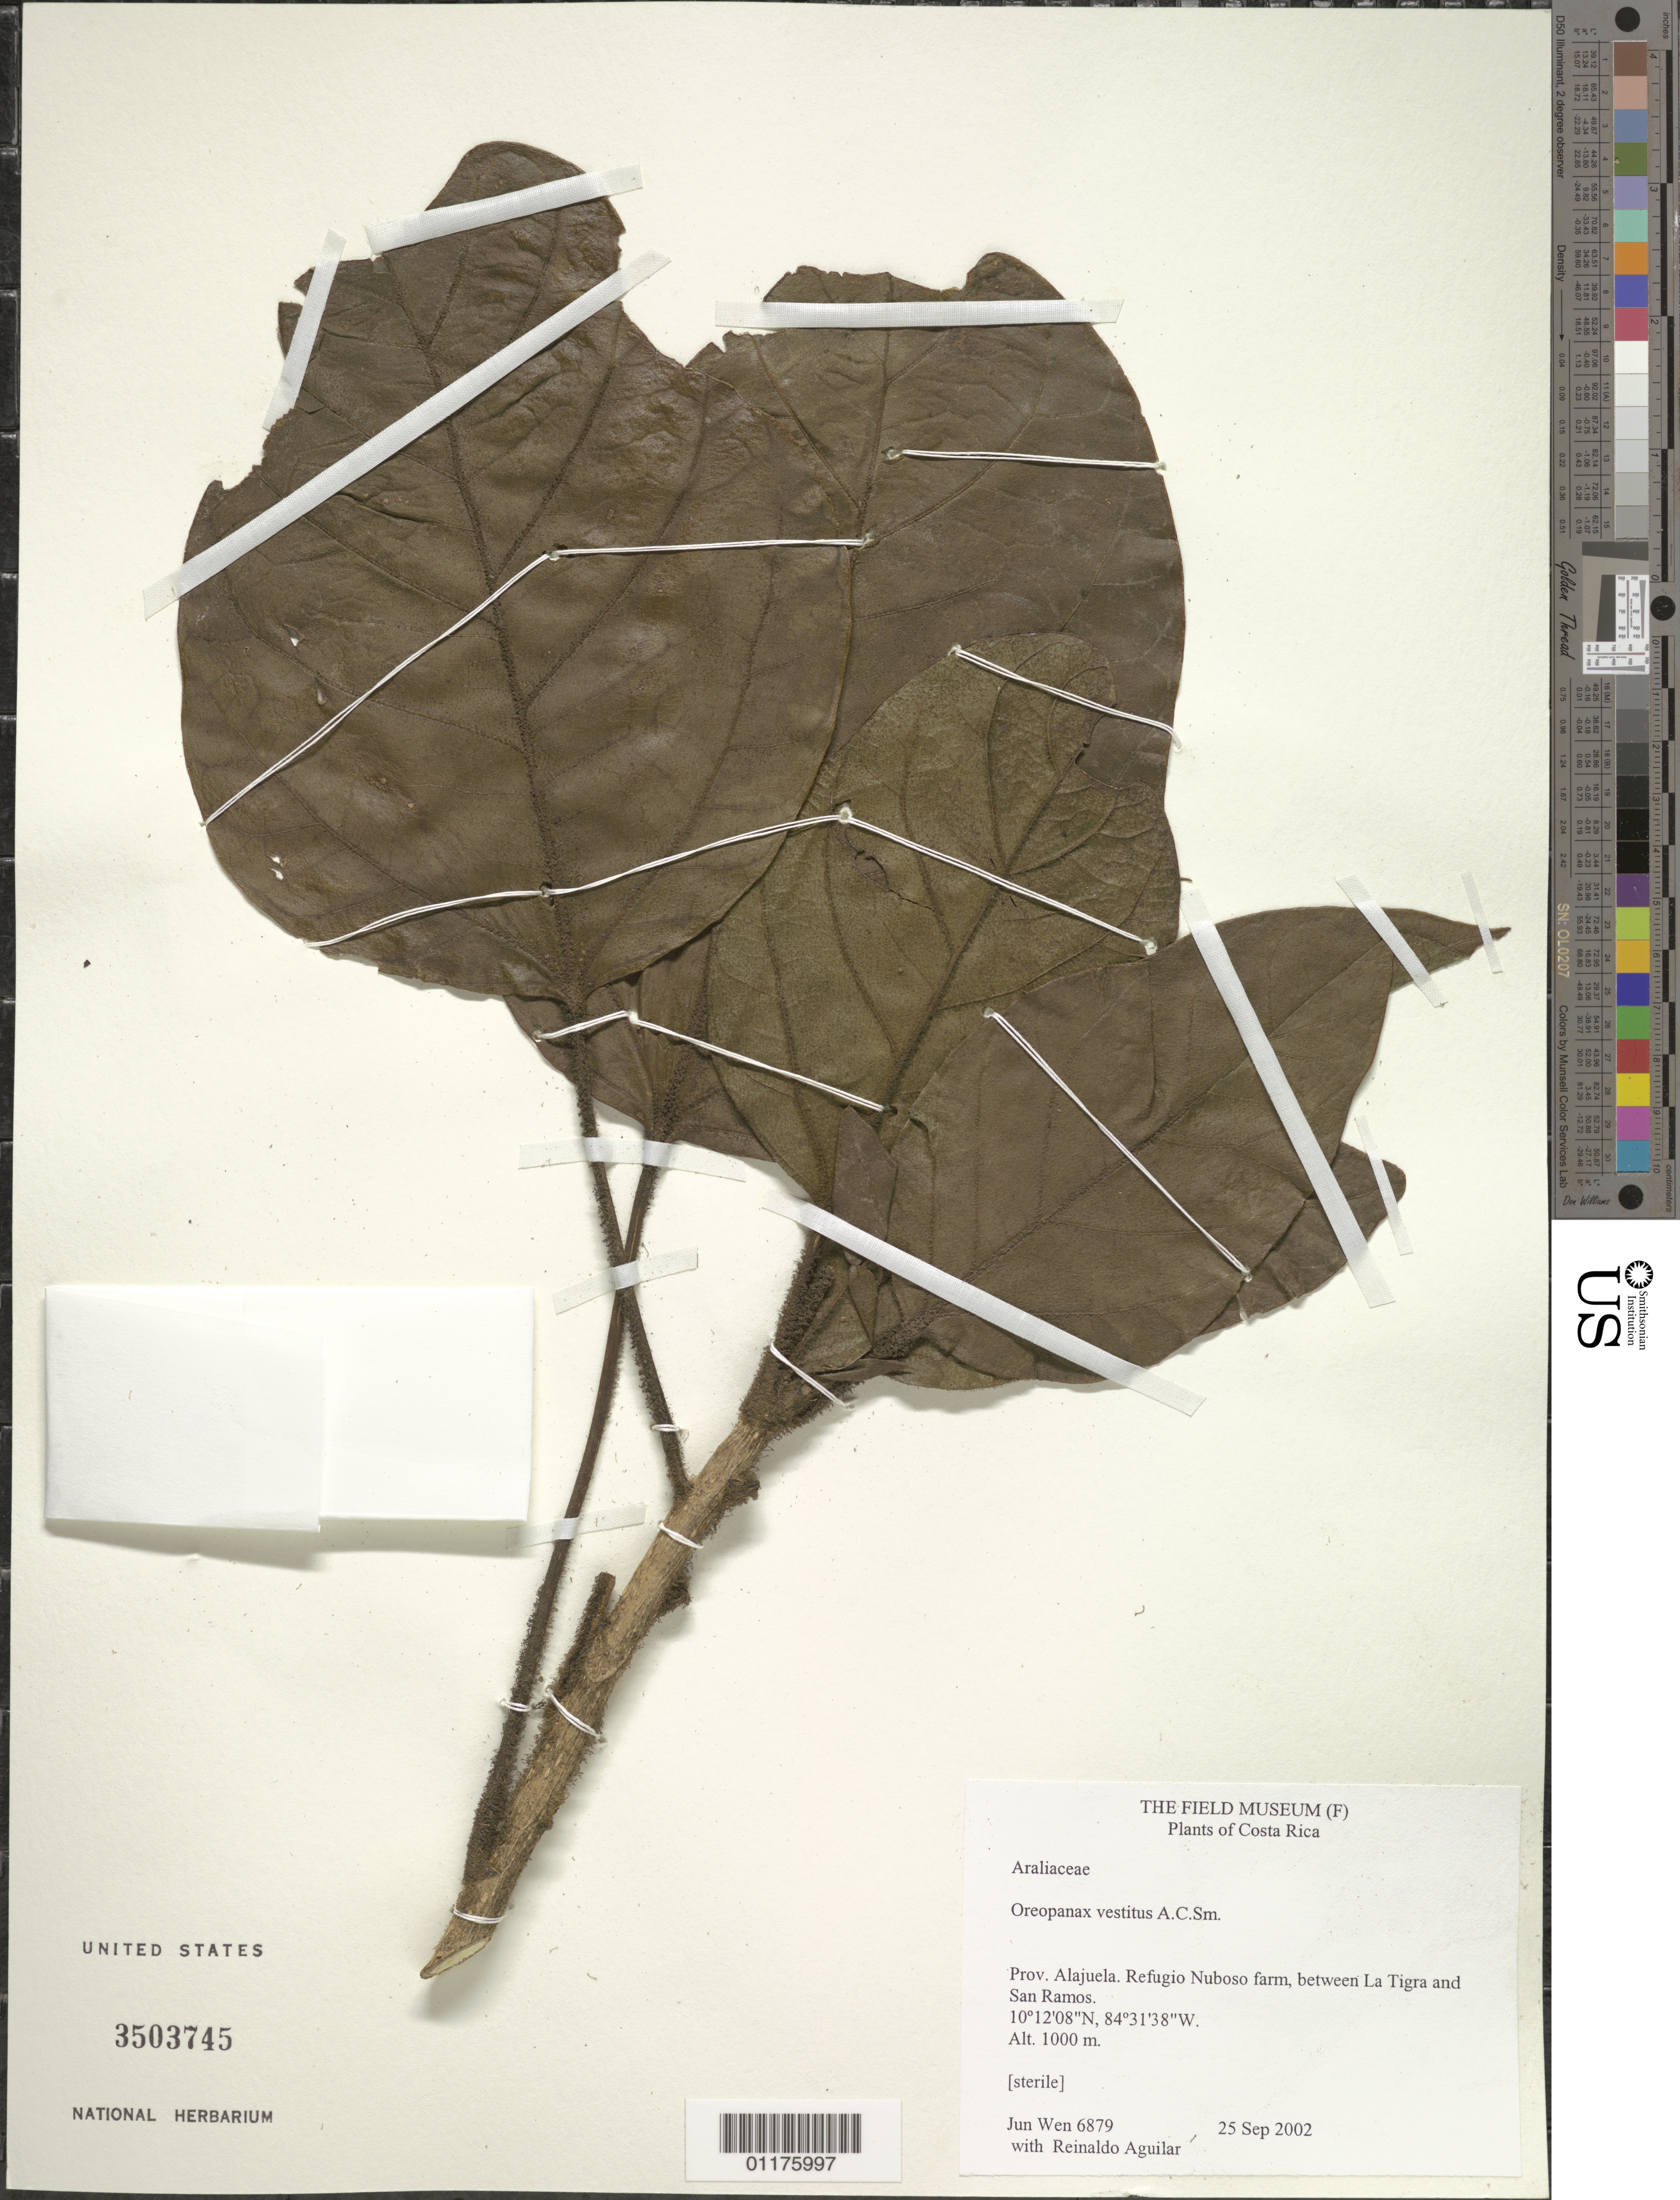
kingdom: Plantae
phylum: Tracheophyta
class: Magnoliopsida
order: Apiales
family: Araliaceae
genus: Oreopanax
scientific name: Oreopanax vestitus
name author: A.C. Sm.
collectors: J. Wen & R. Aguilar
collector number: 6879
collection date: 2002-09-25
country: Costa Rica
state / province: Alajuela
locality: Refugion Nuboso farm, between La Tigra and San Ramos.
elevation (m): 1000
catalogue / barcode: US 3503745